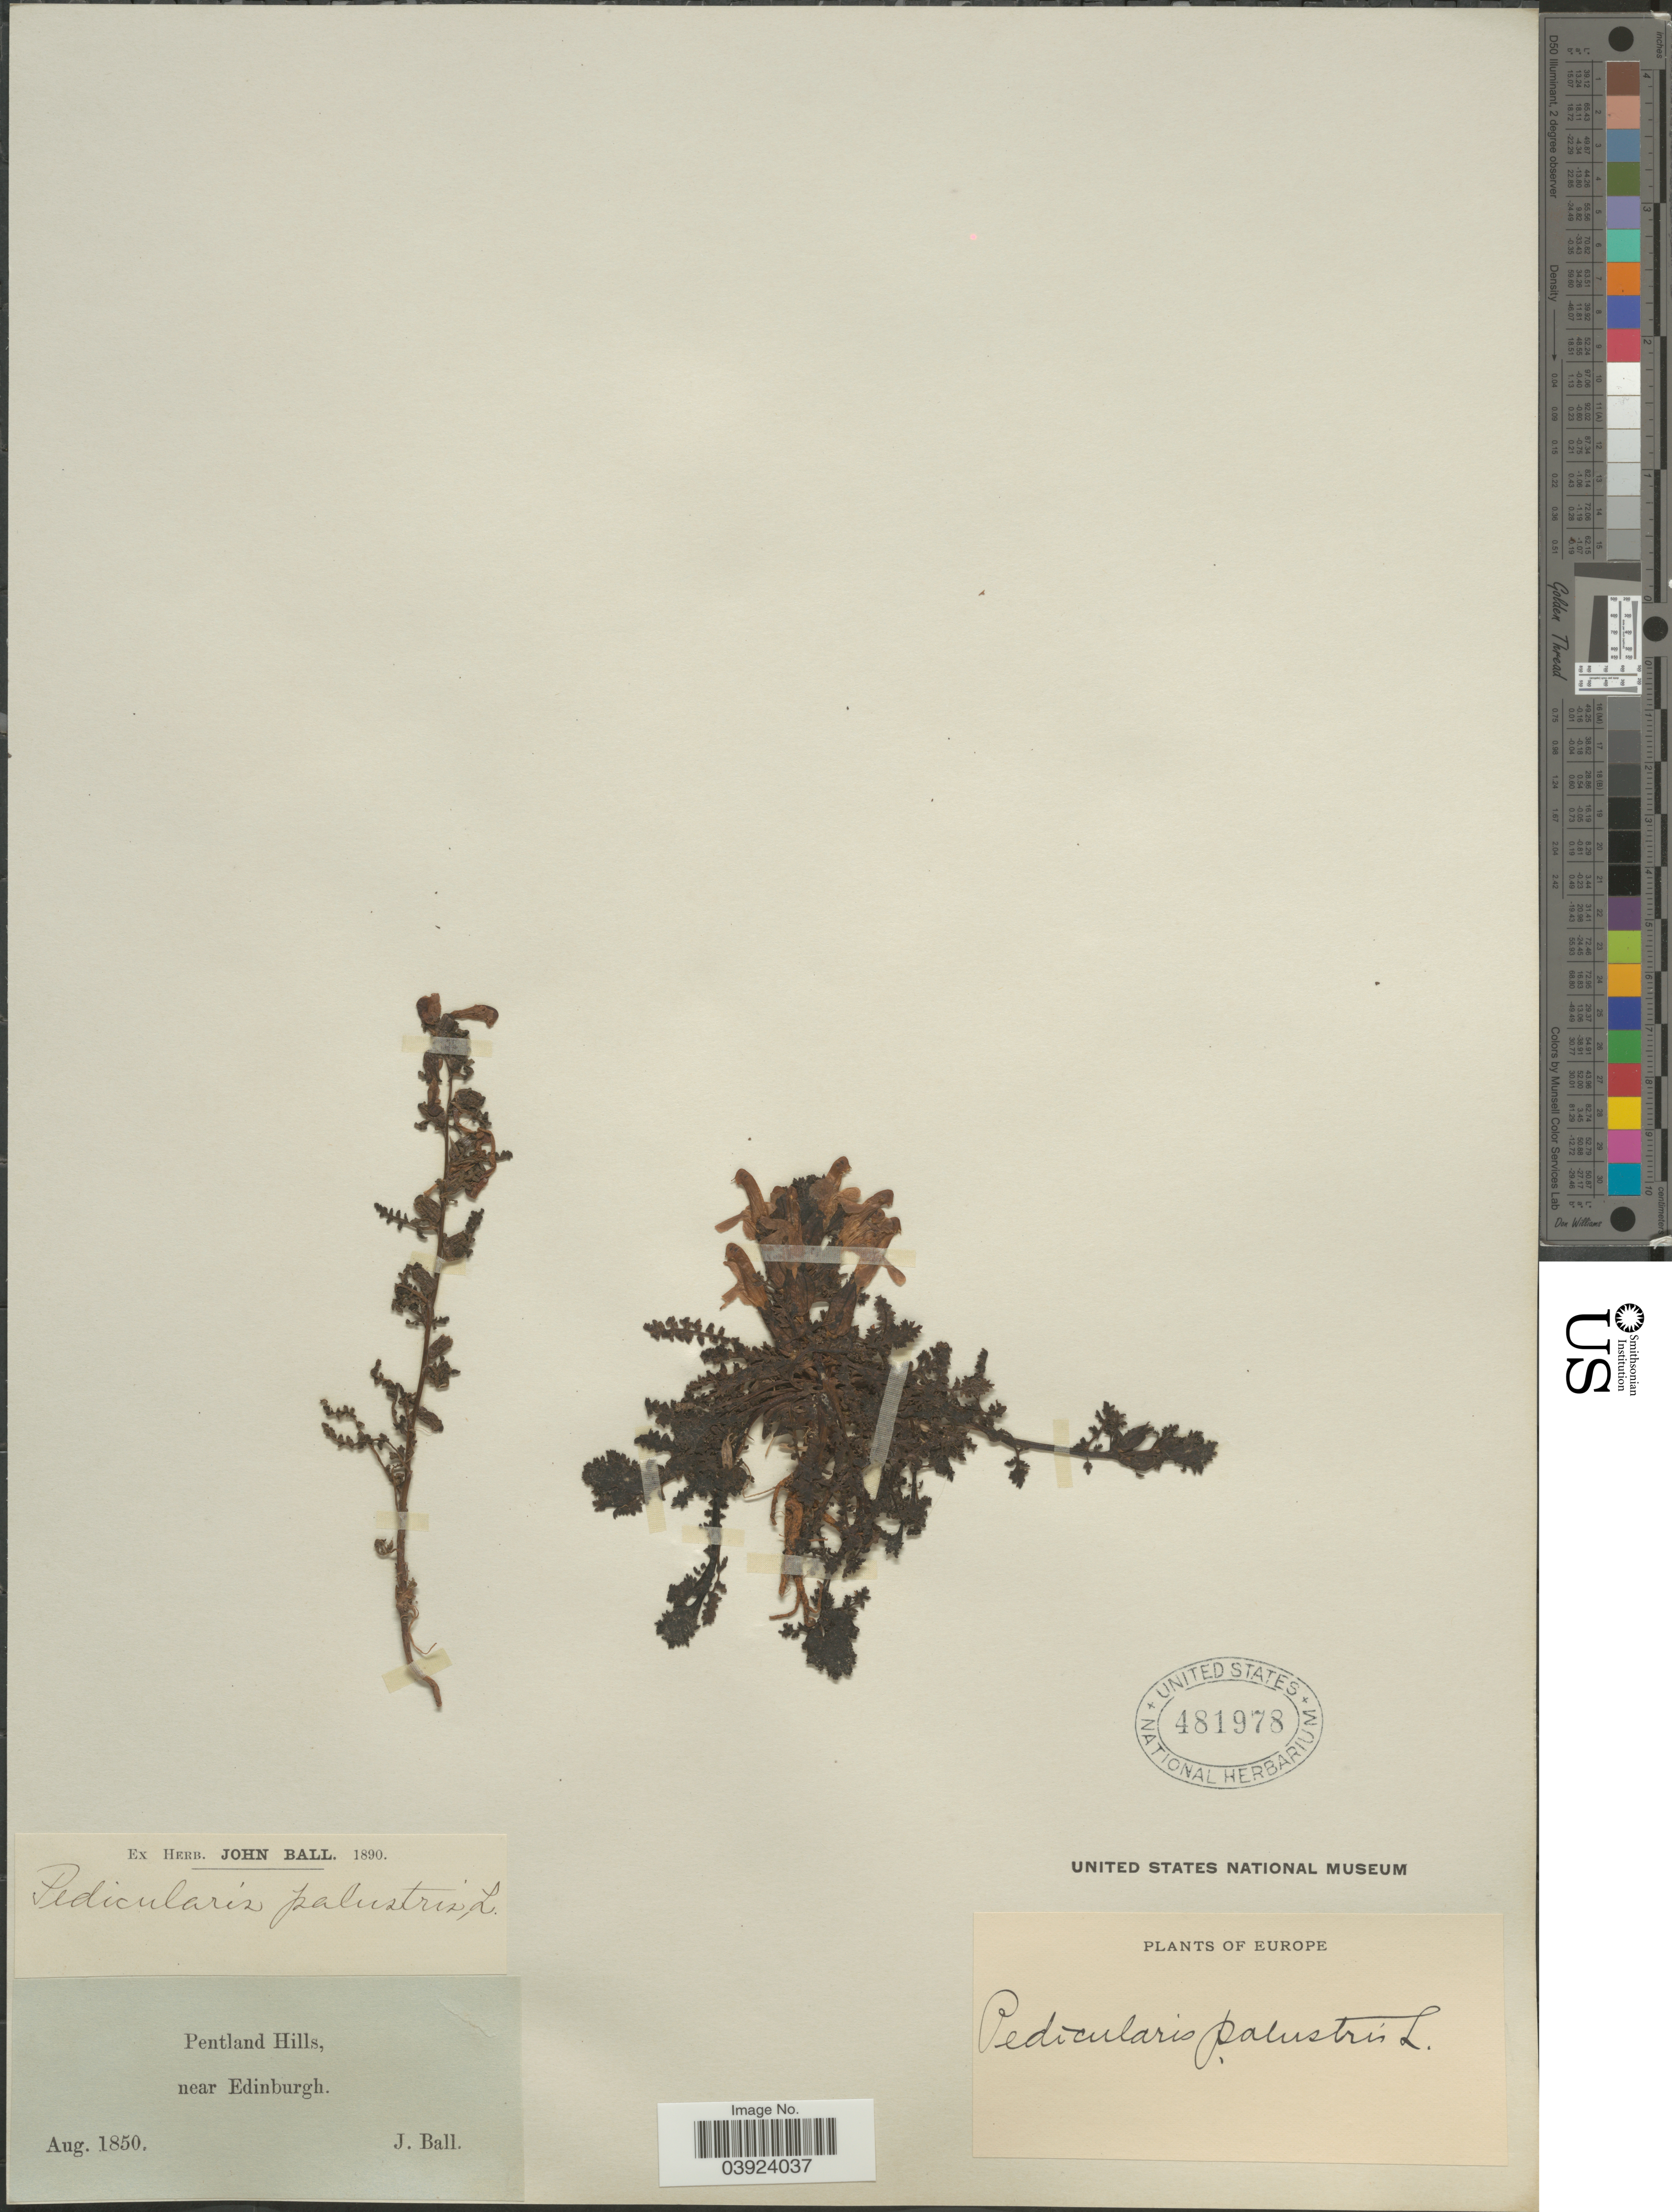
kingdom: Plantae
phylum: Tracheophyta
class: Magnoliopsida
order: Lamiales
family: Orobanchaceae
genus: Pedicularis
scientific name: Pedicularis palustris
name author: L.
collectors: J. Ball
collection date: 1850-08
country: United Kingdom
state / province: Scotland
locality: Europe. Pentland Hills, near Edinburgh.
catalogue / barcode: US 481978